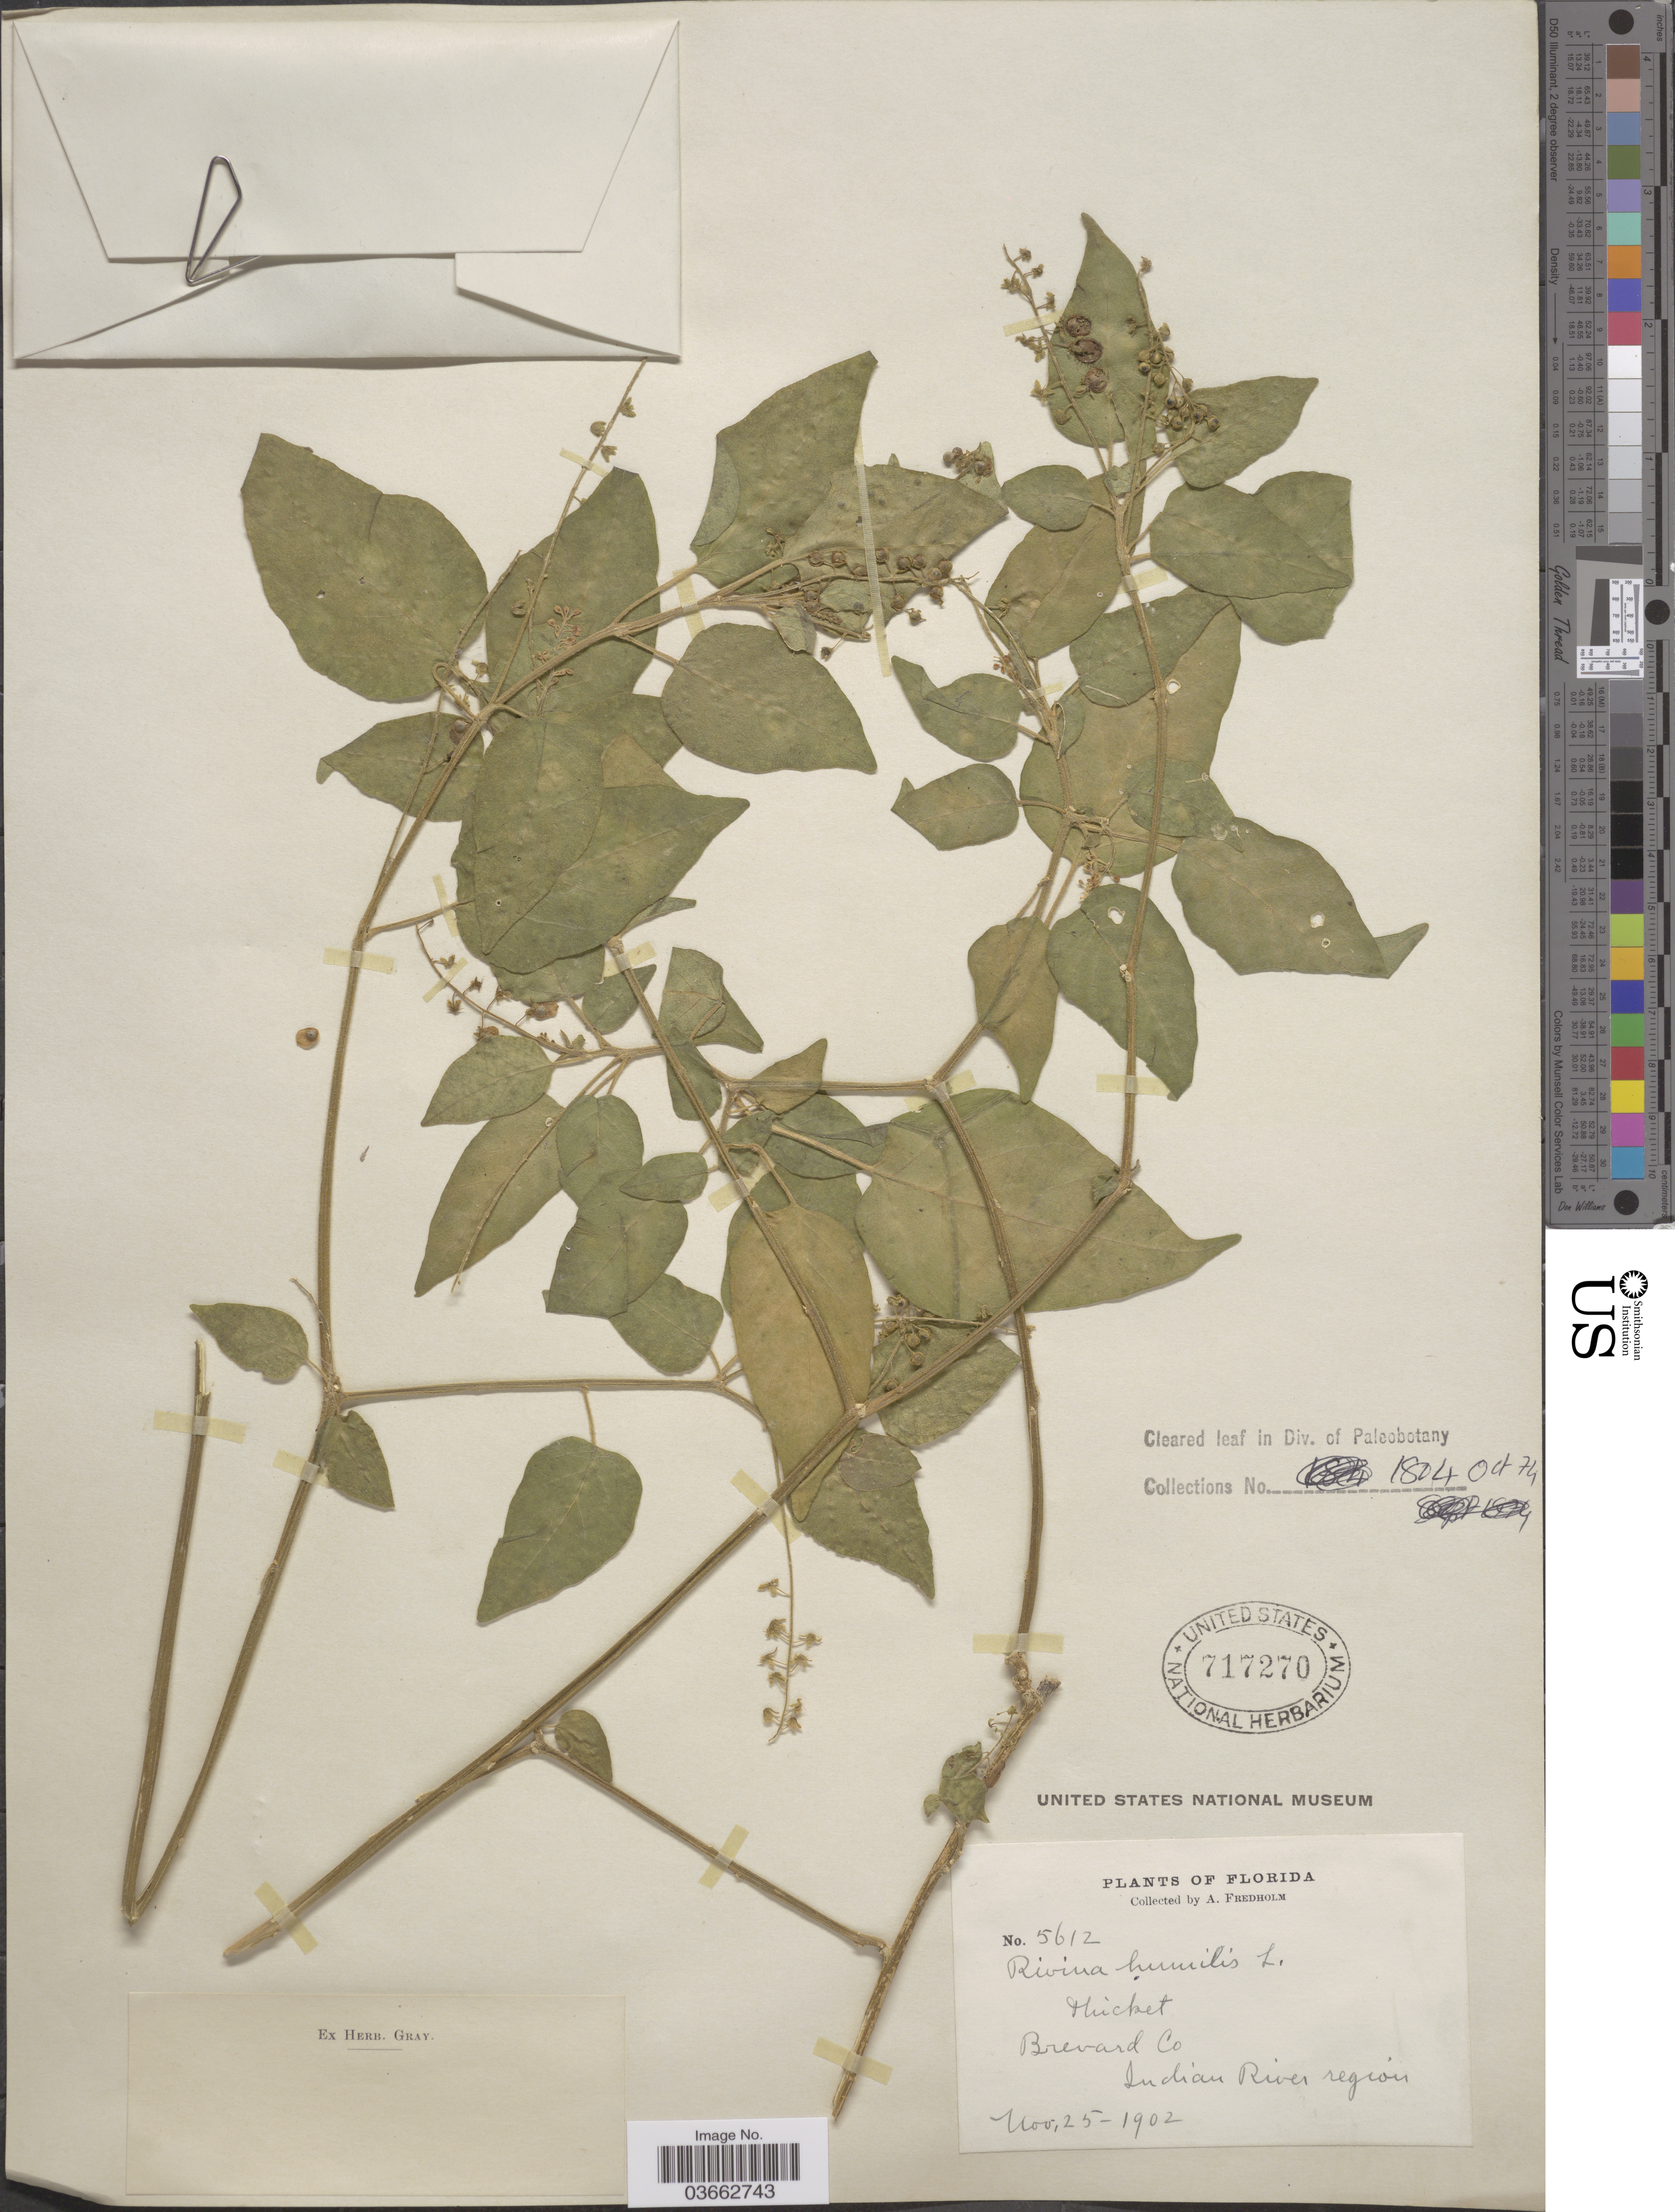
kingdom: Plantae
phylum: Tracheophyta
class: Magnoliopsida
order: Caryophyllales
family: Phytolaccaceae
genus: Rivina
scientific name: Rivina humilis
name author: L.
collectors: A. Fredholm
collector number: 5612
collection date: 1902-11-25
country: United States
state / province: Florida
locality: Brevard Co. Indian River region.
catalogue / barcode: US 717270